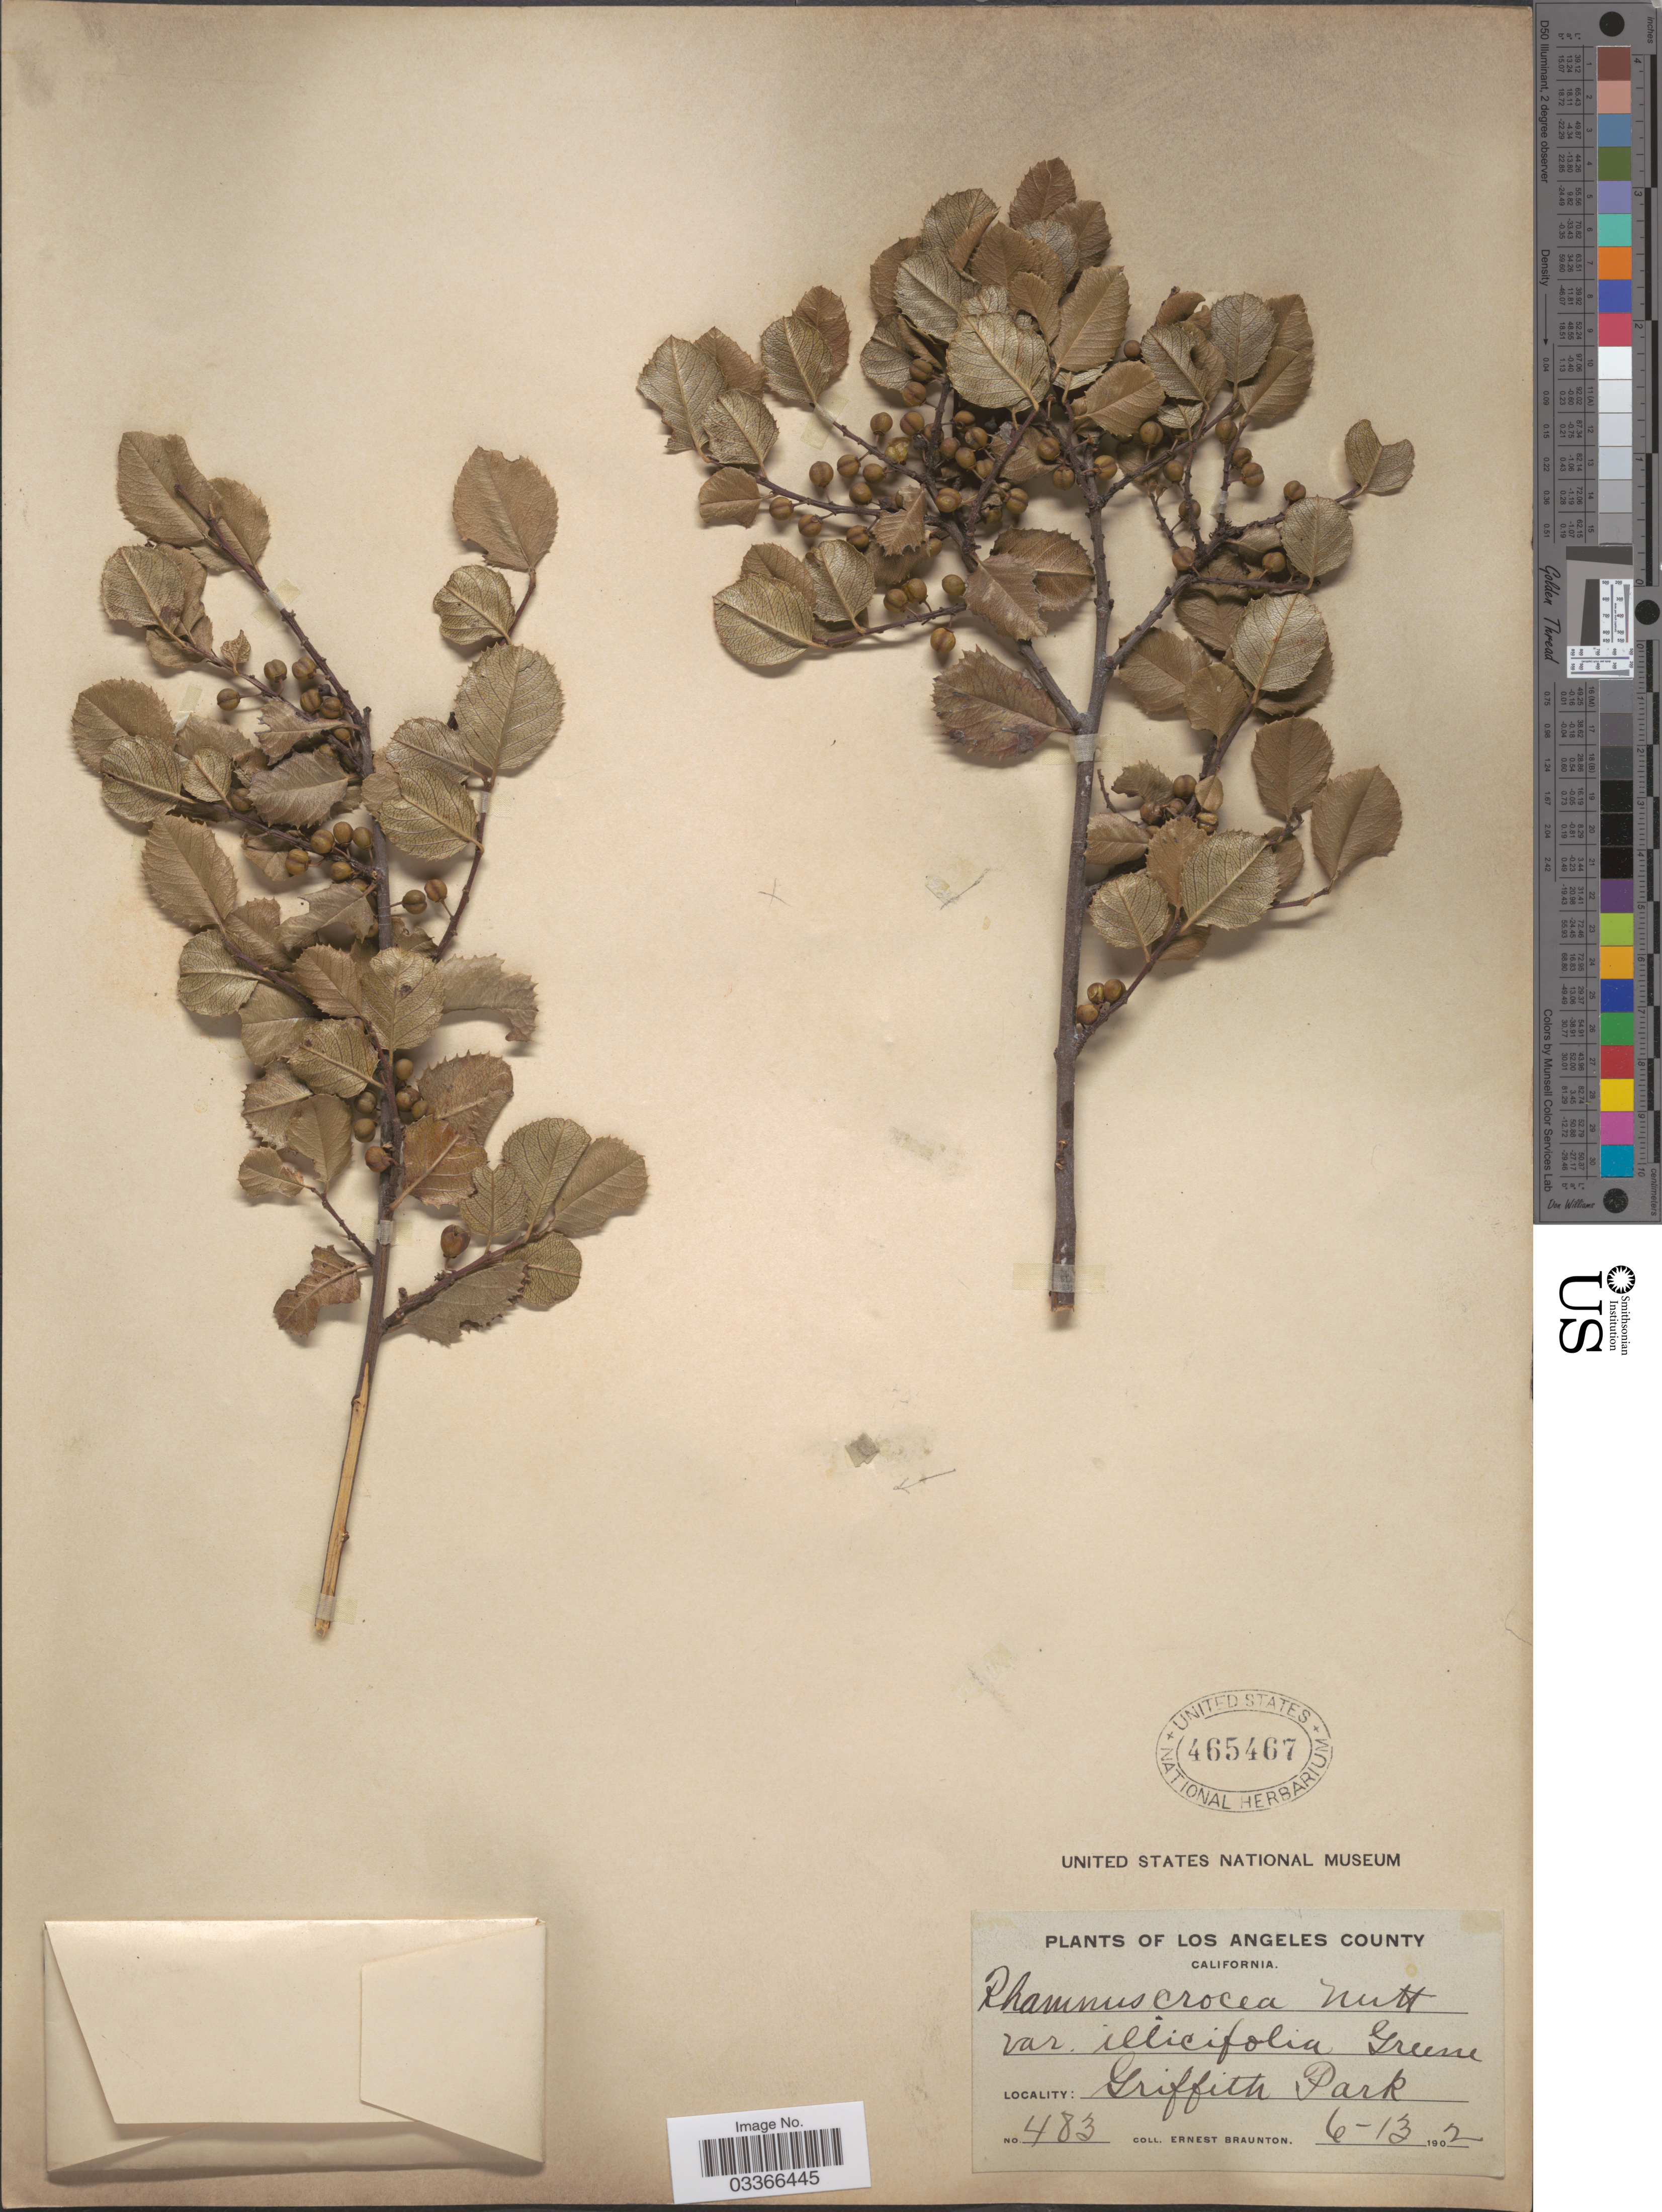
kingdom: Plantae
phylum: Tracheophyta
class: Magnoliopsida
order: Rosales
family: Rhamnaceae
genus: Rhamnus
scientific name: Rhamnus crocea var. ilicifolia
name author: (Kellogg) Greene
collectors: E. Braunton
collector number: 483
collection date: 1902-06-13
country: United States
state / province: California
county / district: Los Angeles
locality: Los Angeles County. Griffith Park.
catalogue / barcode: US 465467